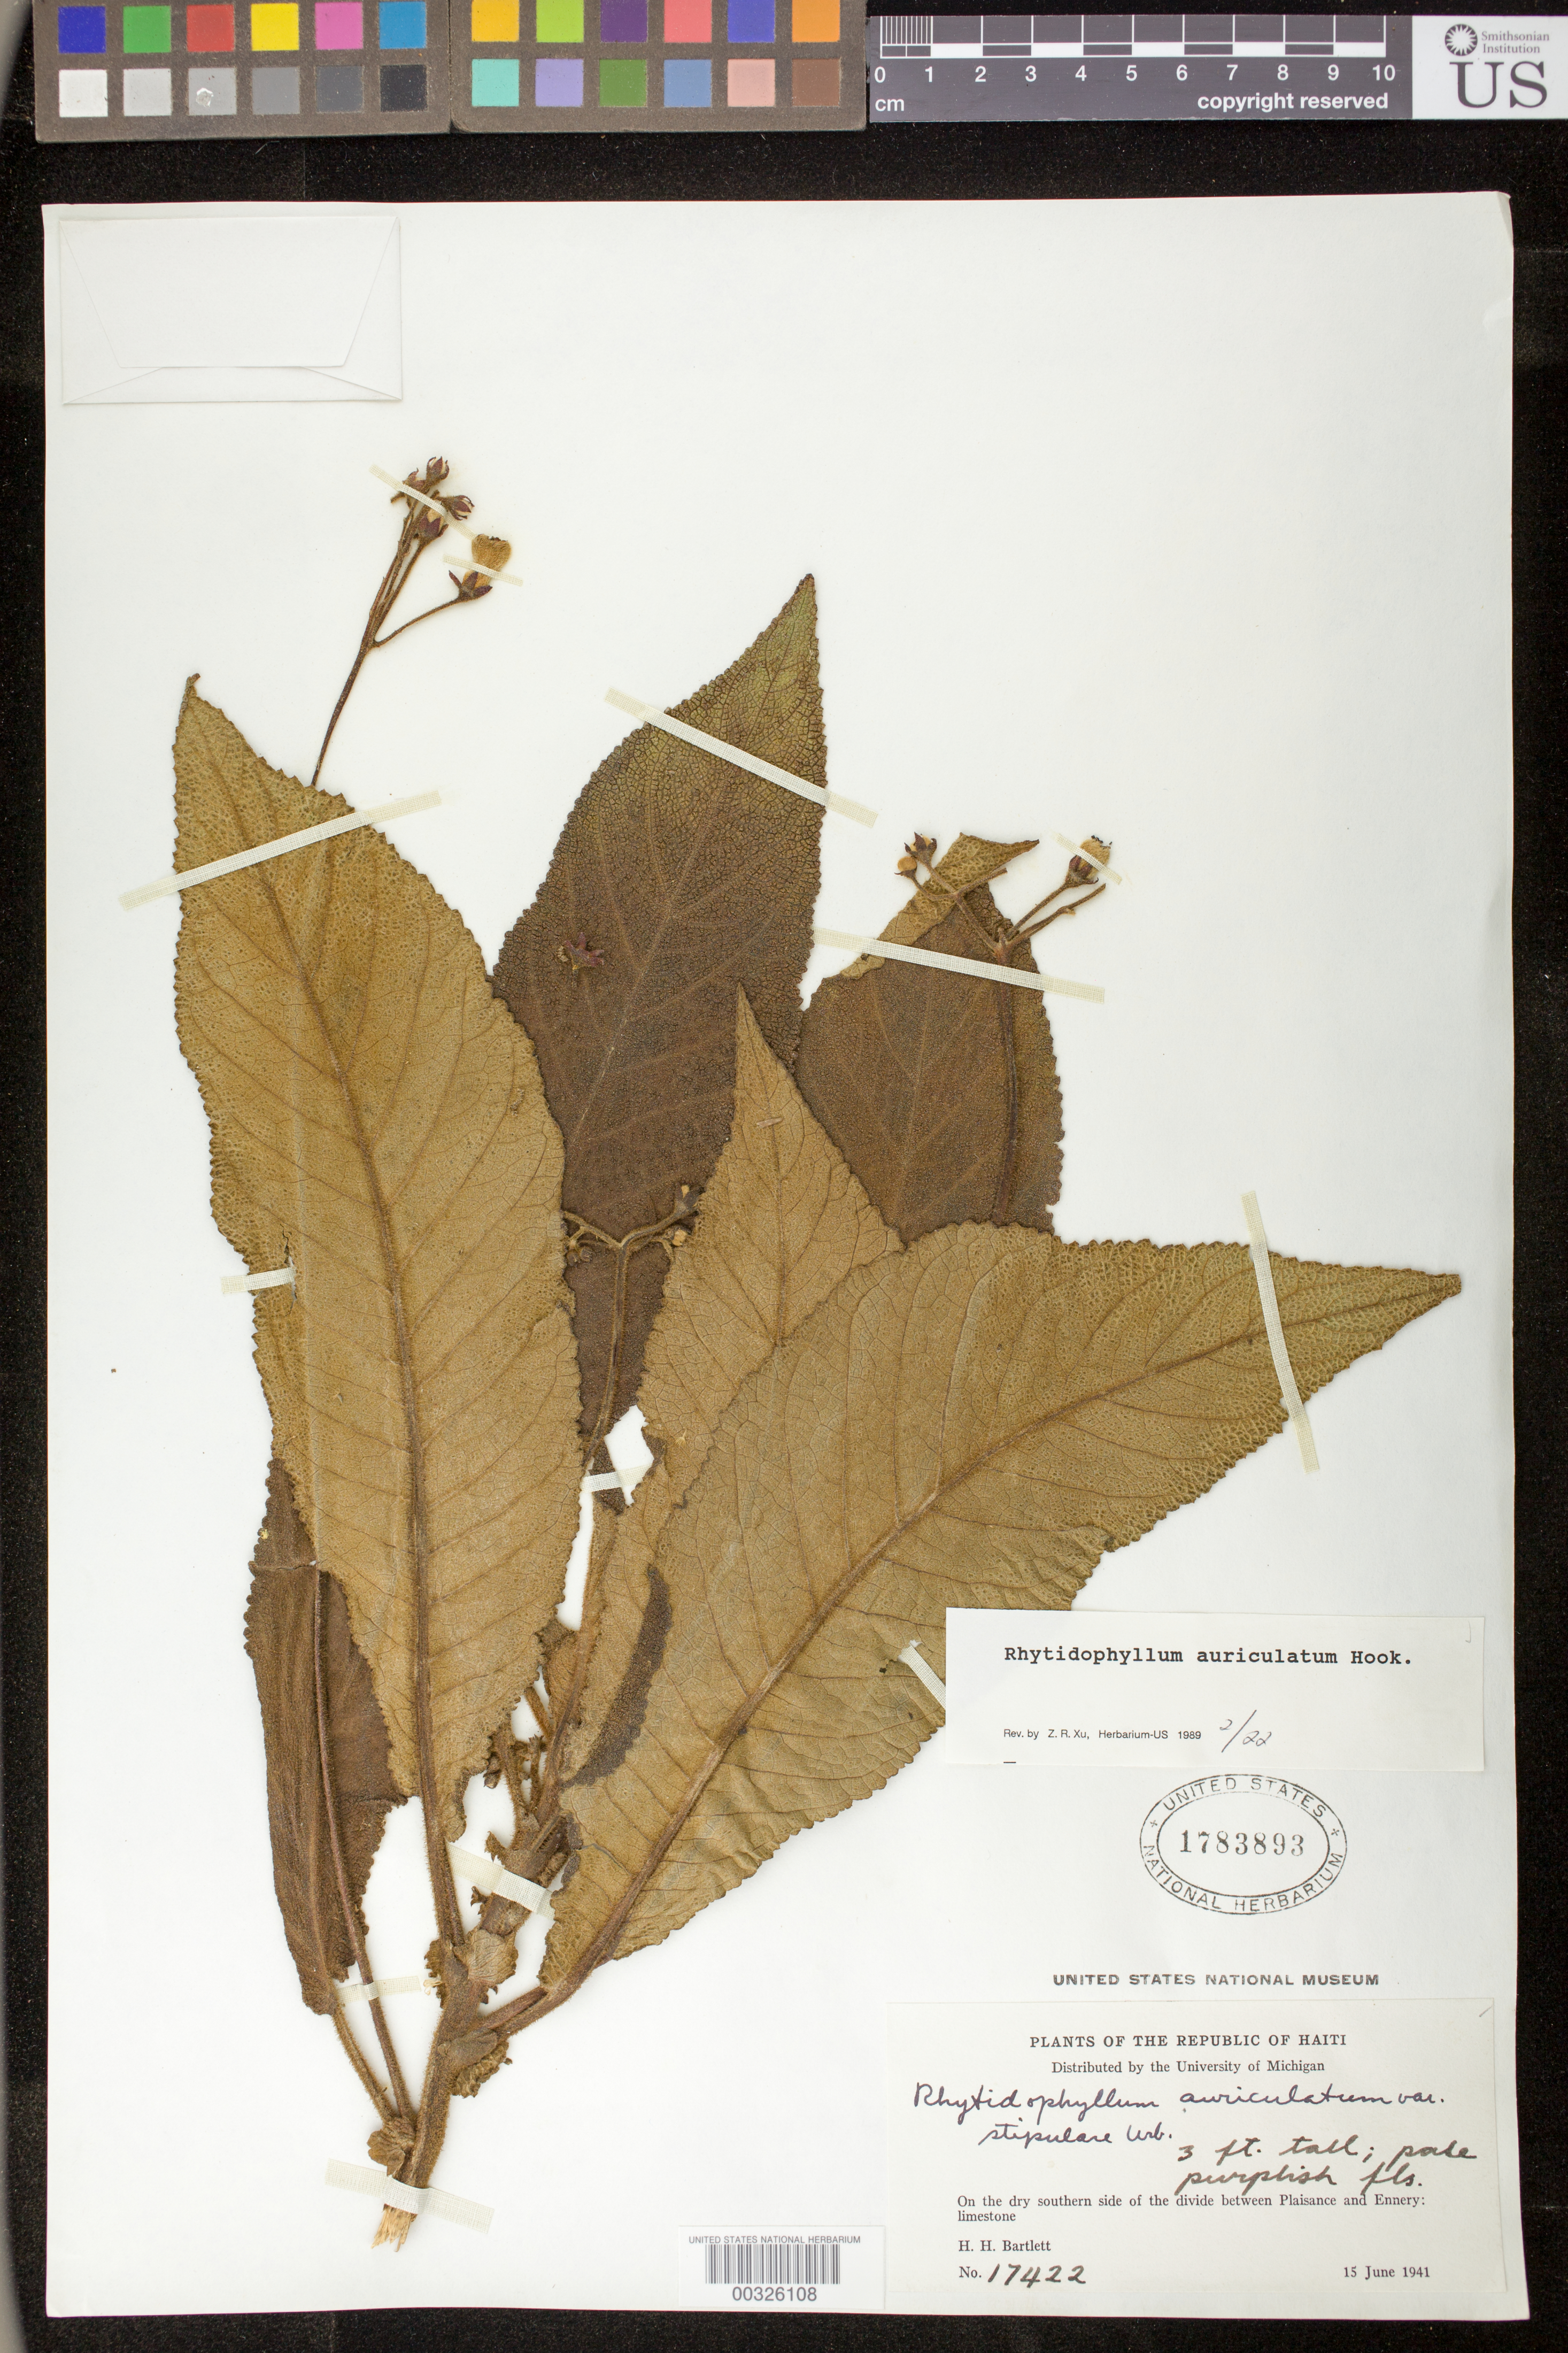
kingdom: Plantae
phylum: Tracheophyta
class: Magnoliopsida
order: Lamiales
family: Gesneriaceae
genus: Rhytidophyllum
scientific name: Rhytidophyllum auriculatum var. angustatum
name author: Urb.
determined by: Skog, Laurence E.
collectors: H. H. Bartlett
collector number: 17422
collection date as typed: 15 Jun 1941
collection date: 1941-06-15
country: Haiti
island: Hispaniola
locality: Divide between Plaisance and Ennery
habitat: On dry southern side of divide, limestone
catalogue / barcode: US 1783893